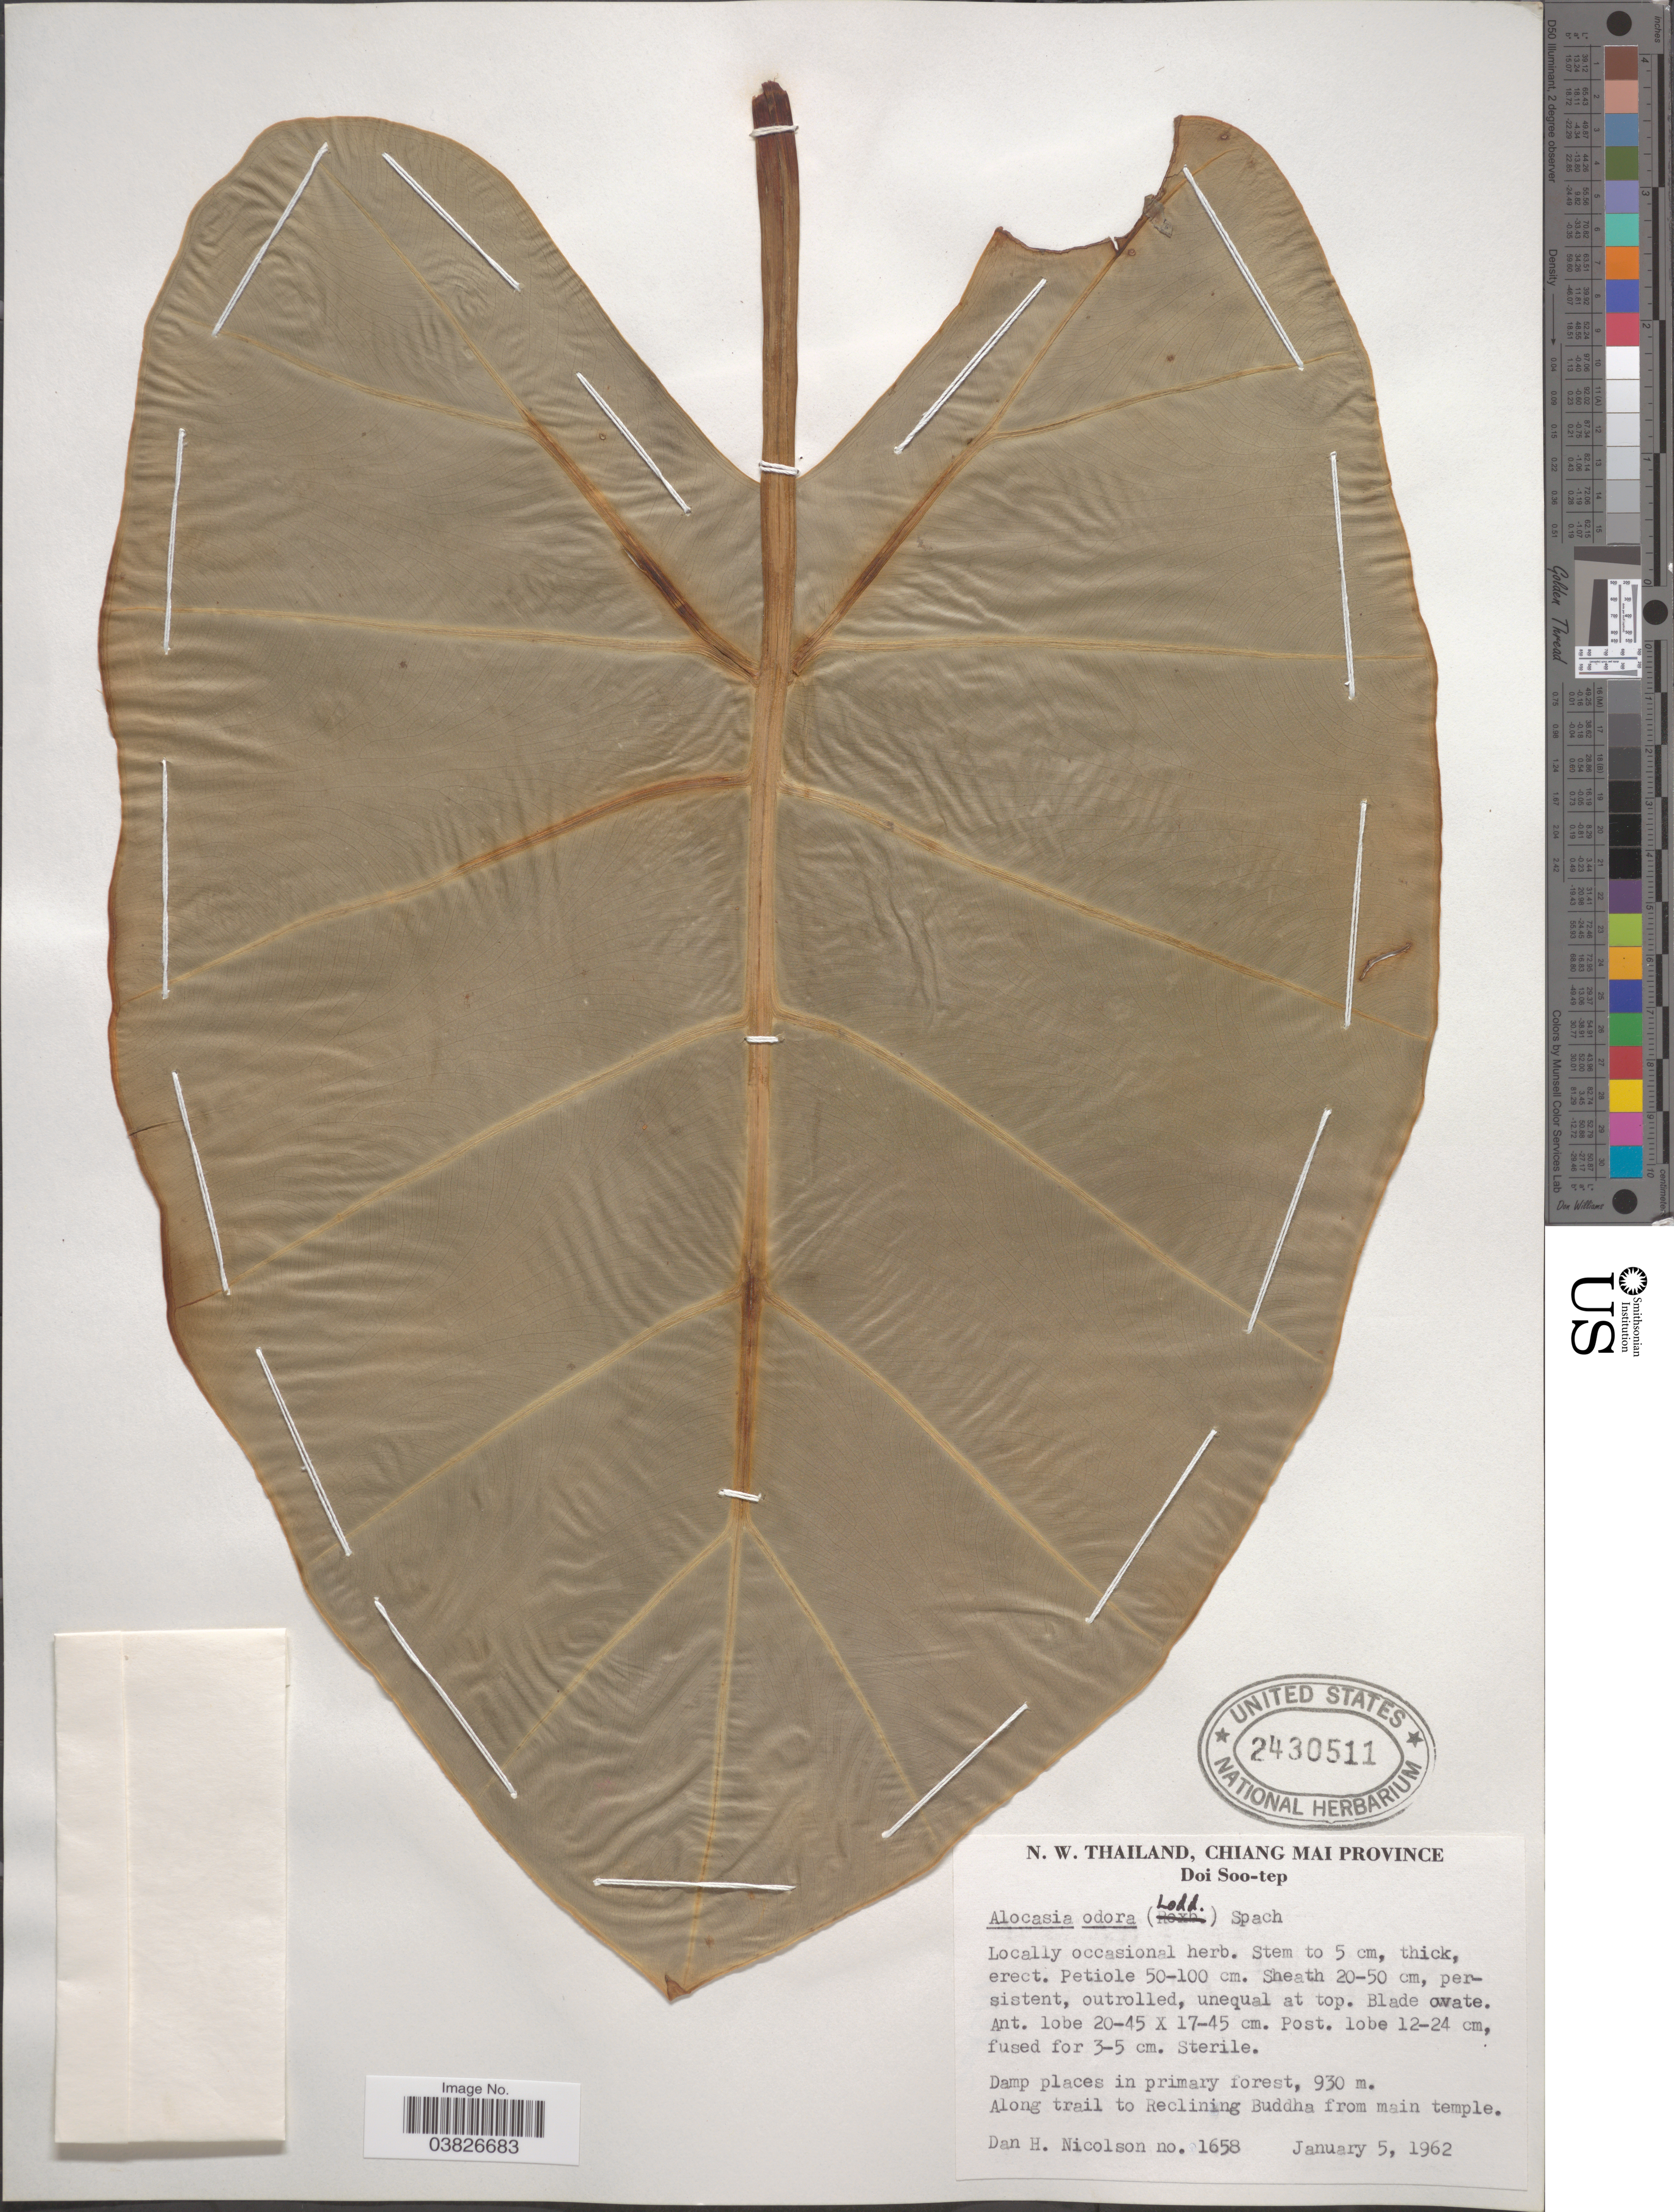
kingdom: Plantae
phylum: Tracheophyta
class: Liliopsida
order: Alismatales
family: Araceae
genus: Alocasia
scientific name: Alocasia odora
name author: (Roxb. ex Lodd. et al.) Spach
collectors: D. H. Nicolson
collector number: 1658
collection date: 1962-01-05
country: Thailand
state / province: Chiang Mai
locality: N.W. Thailand. Doi Soo-tep. Damp places in primary forest. Along trail to Reclining Buddha from main temple.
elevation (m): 930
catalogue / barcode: US 2430511